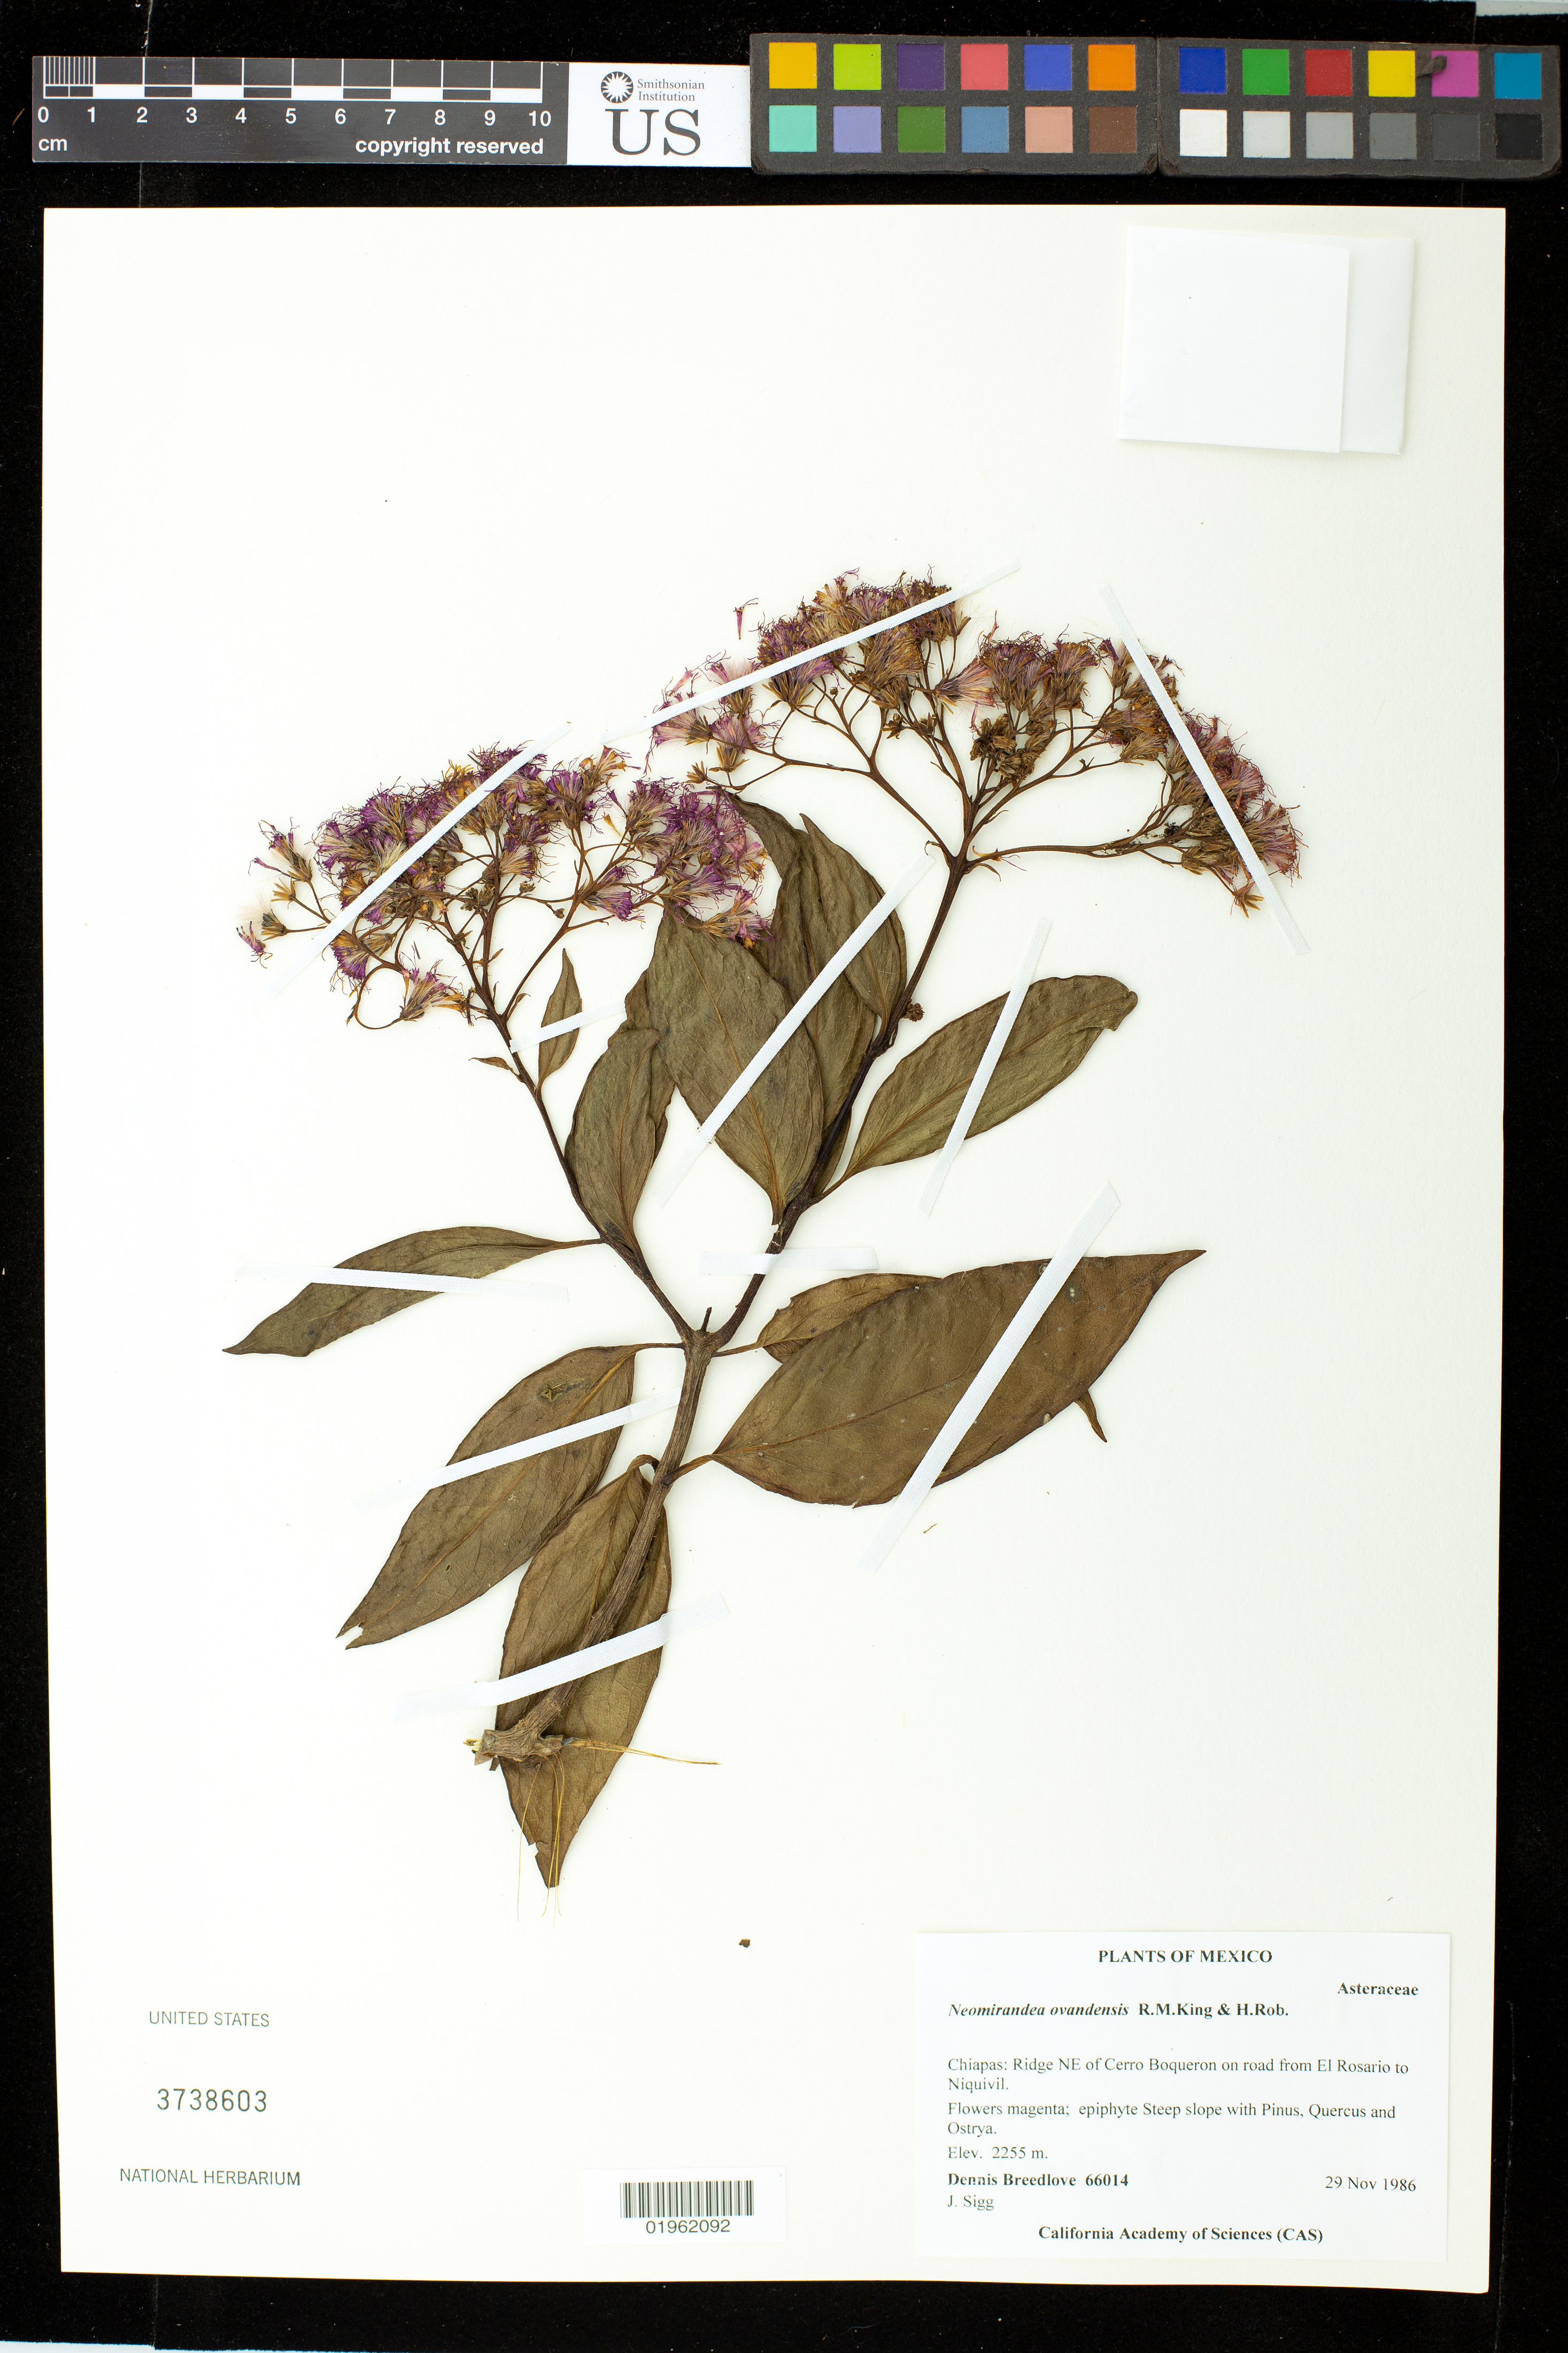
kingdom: Plantae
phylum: Tracheophyta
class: Magnoliopsida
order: Asterales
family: Asteraceae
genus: Neomirandea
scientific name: Neomirandea ovandensis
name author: R.M. King & H. Rob.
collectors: D. E. Breedlove & J. Sigg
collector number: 66014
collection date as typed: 29 November 1986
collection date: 1986-11-29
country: Mexico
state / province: Chiapas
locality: Cerro Boquerón, lado NE. (on rd from El Rosario to Niquivil).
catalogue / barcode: US 3738603